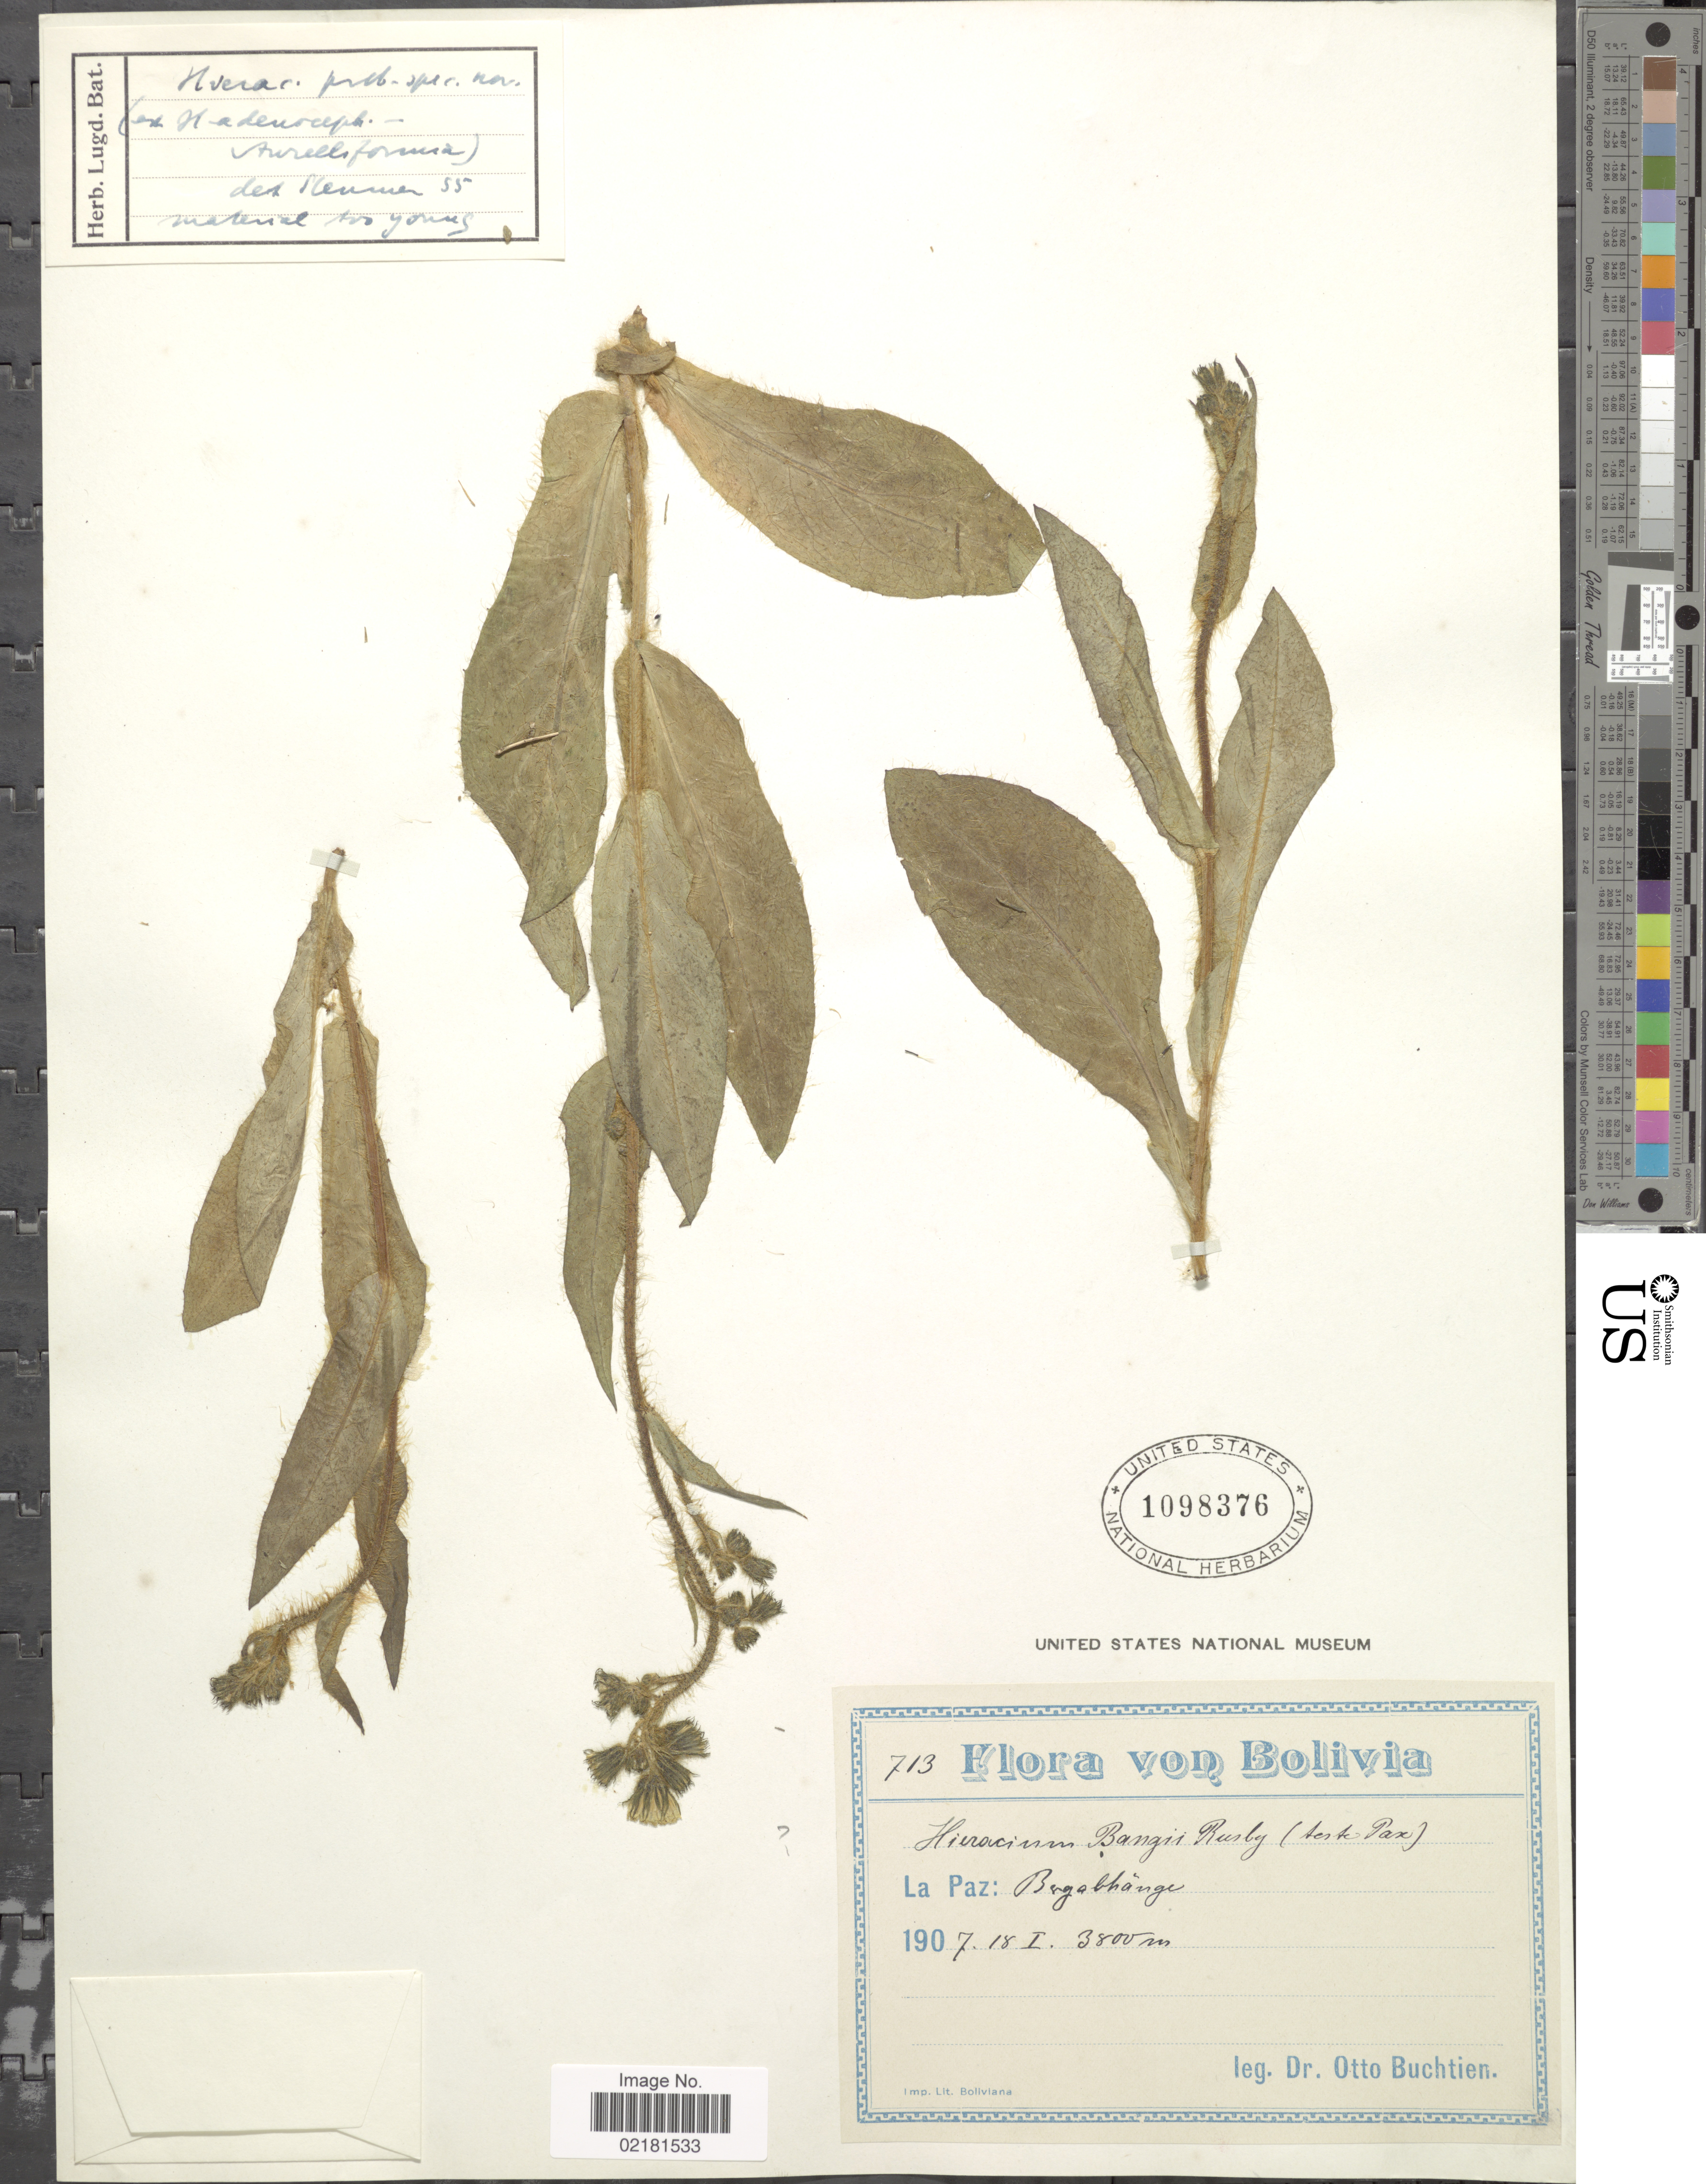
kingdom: Plantae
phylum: Tracheophyta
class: Magnoliopsida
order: Asterales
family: Asteraceae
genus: Hieracium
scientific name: Hieracium leptocephalum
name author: Benth.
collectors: O. Buchtien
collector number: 713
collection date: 1907-01-18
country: Bolivia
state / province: La Paz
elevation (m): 3800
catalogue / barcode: US 1098376